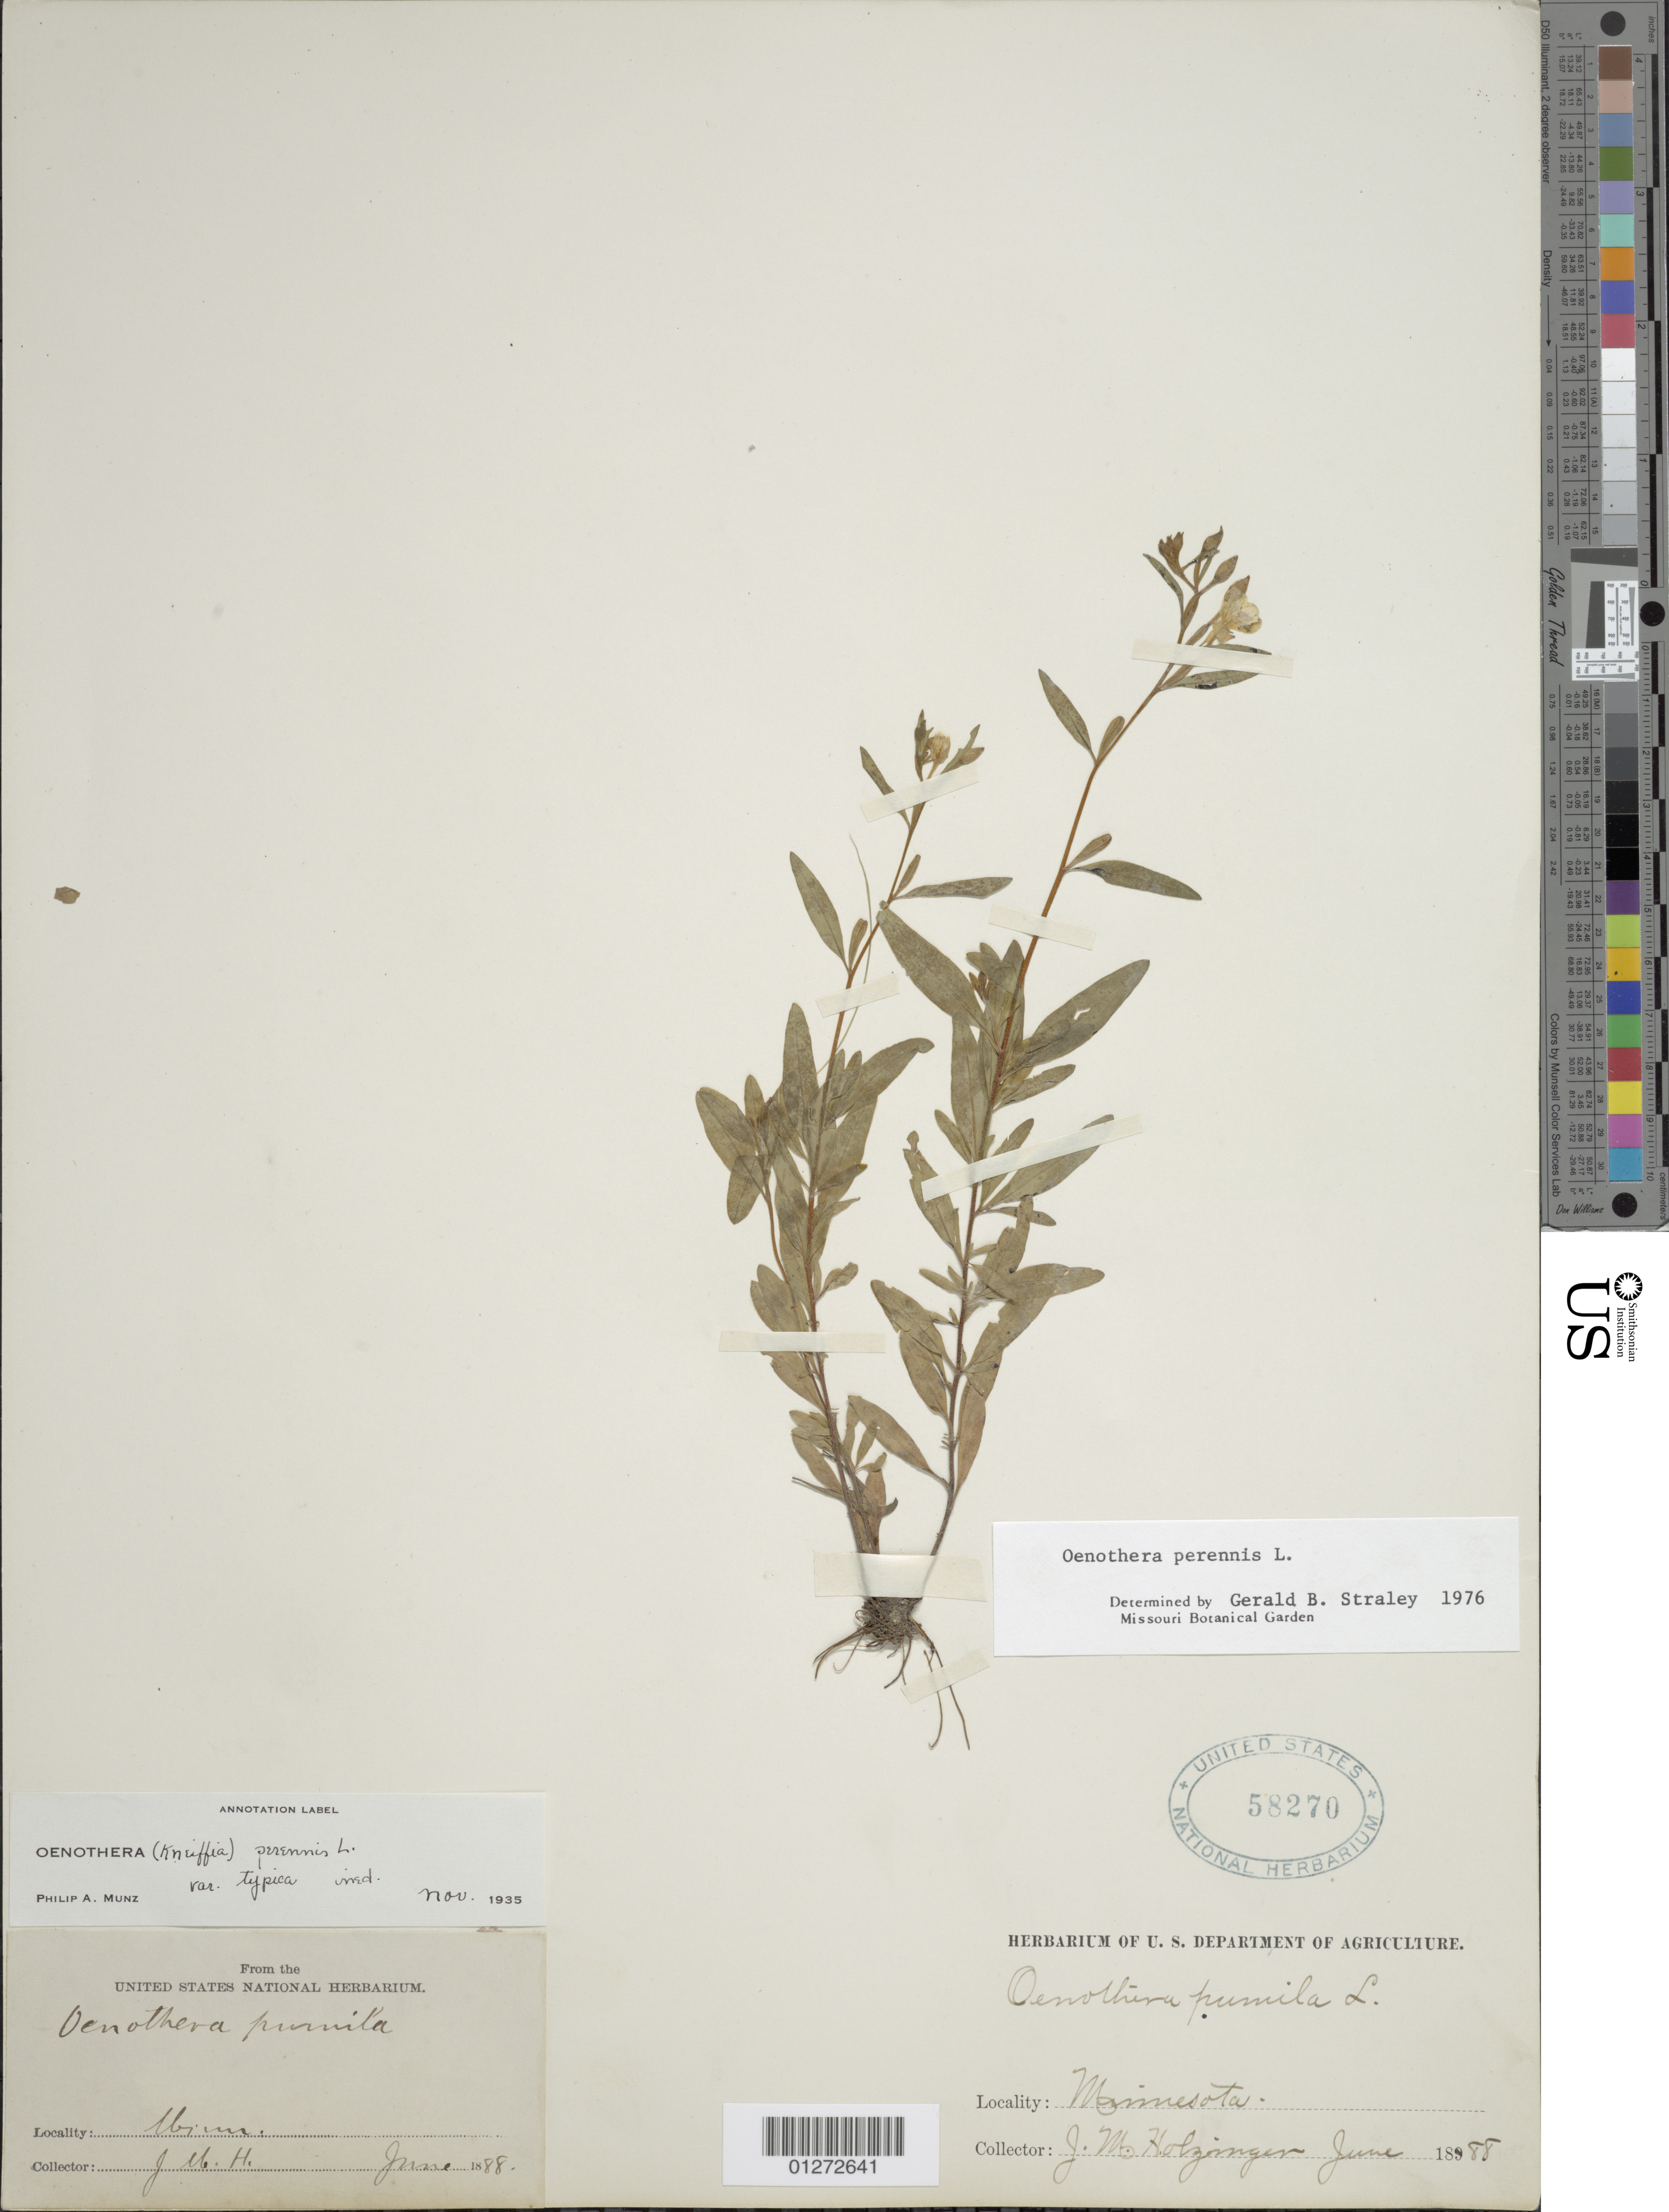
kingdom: Plantae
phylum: Tracheophyta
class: Magnoliopsida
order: Myrtales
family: Onagraceae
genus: Oenothera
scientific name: Oenothera perennis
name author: L.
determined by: Straley, G. B.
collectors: J. M. Holzinger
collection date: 1888-06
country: United States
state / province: Minnesota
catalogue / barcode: US 58270